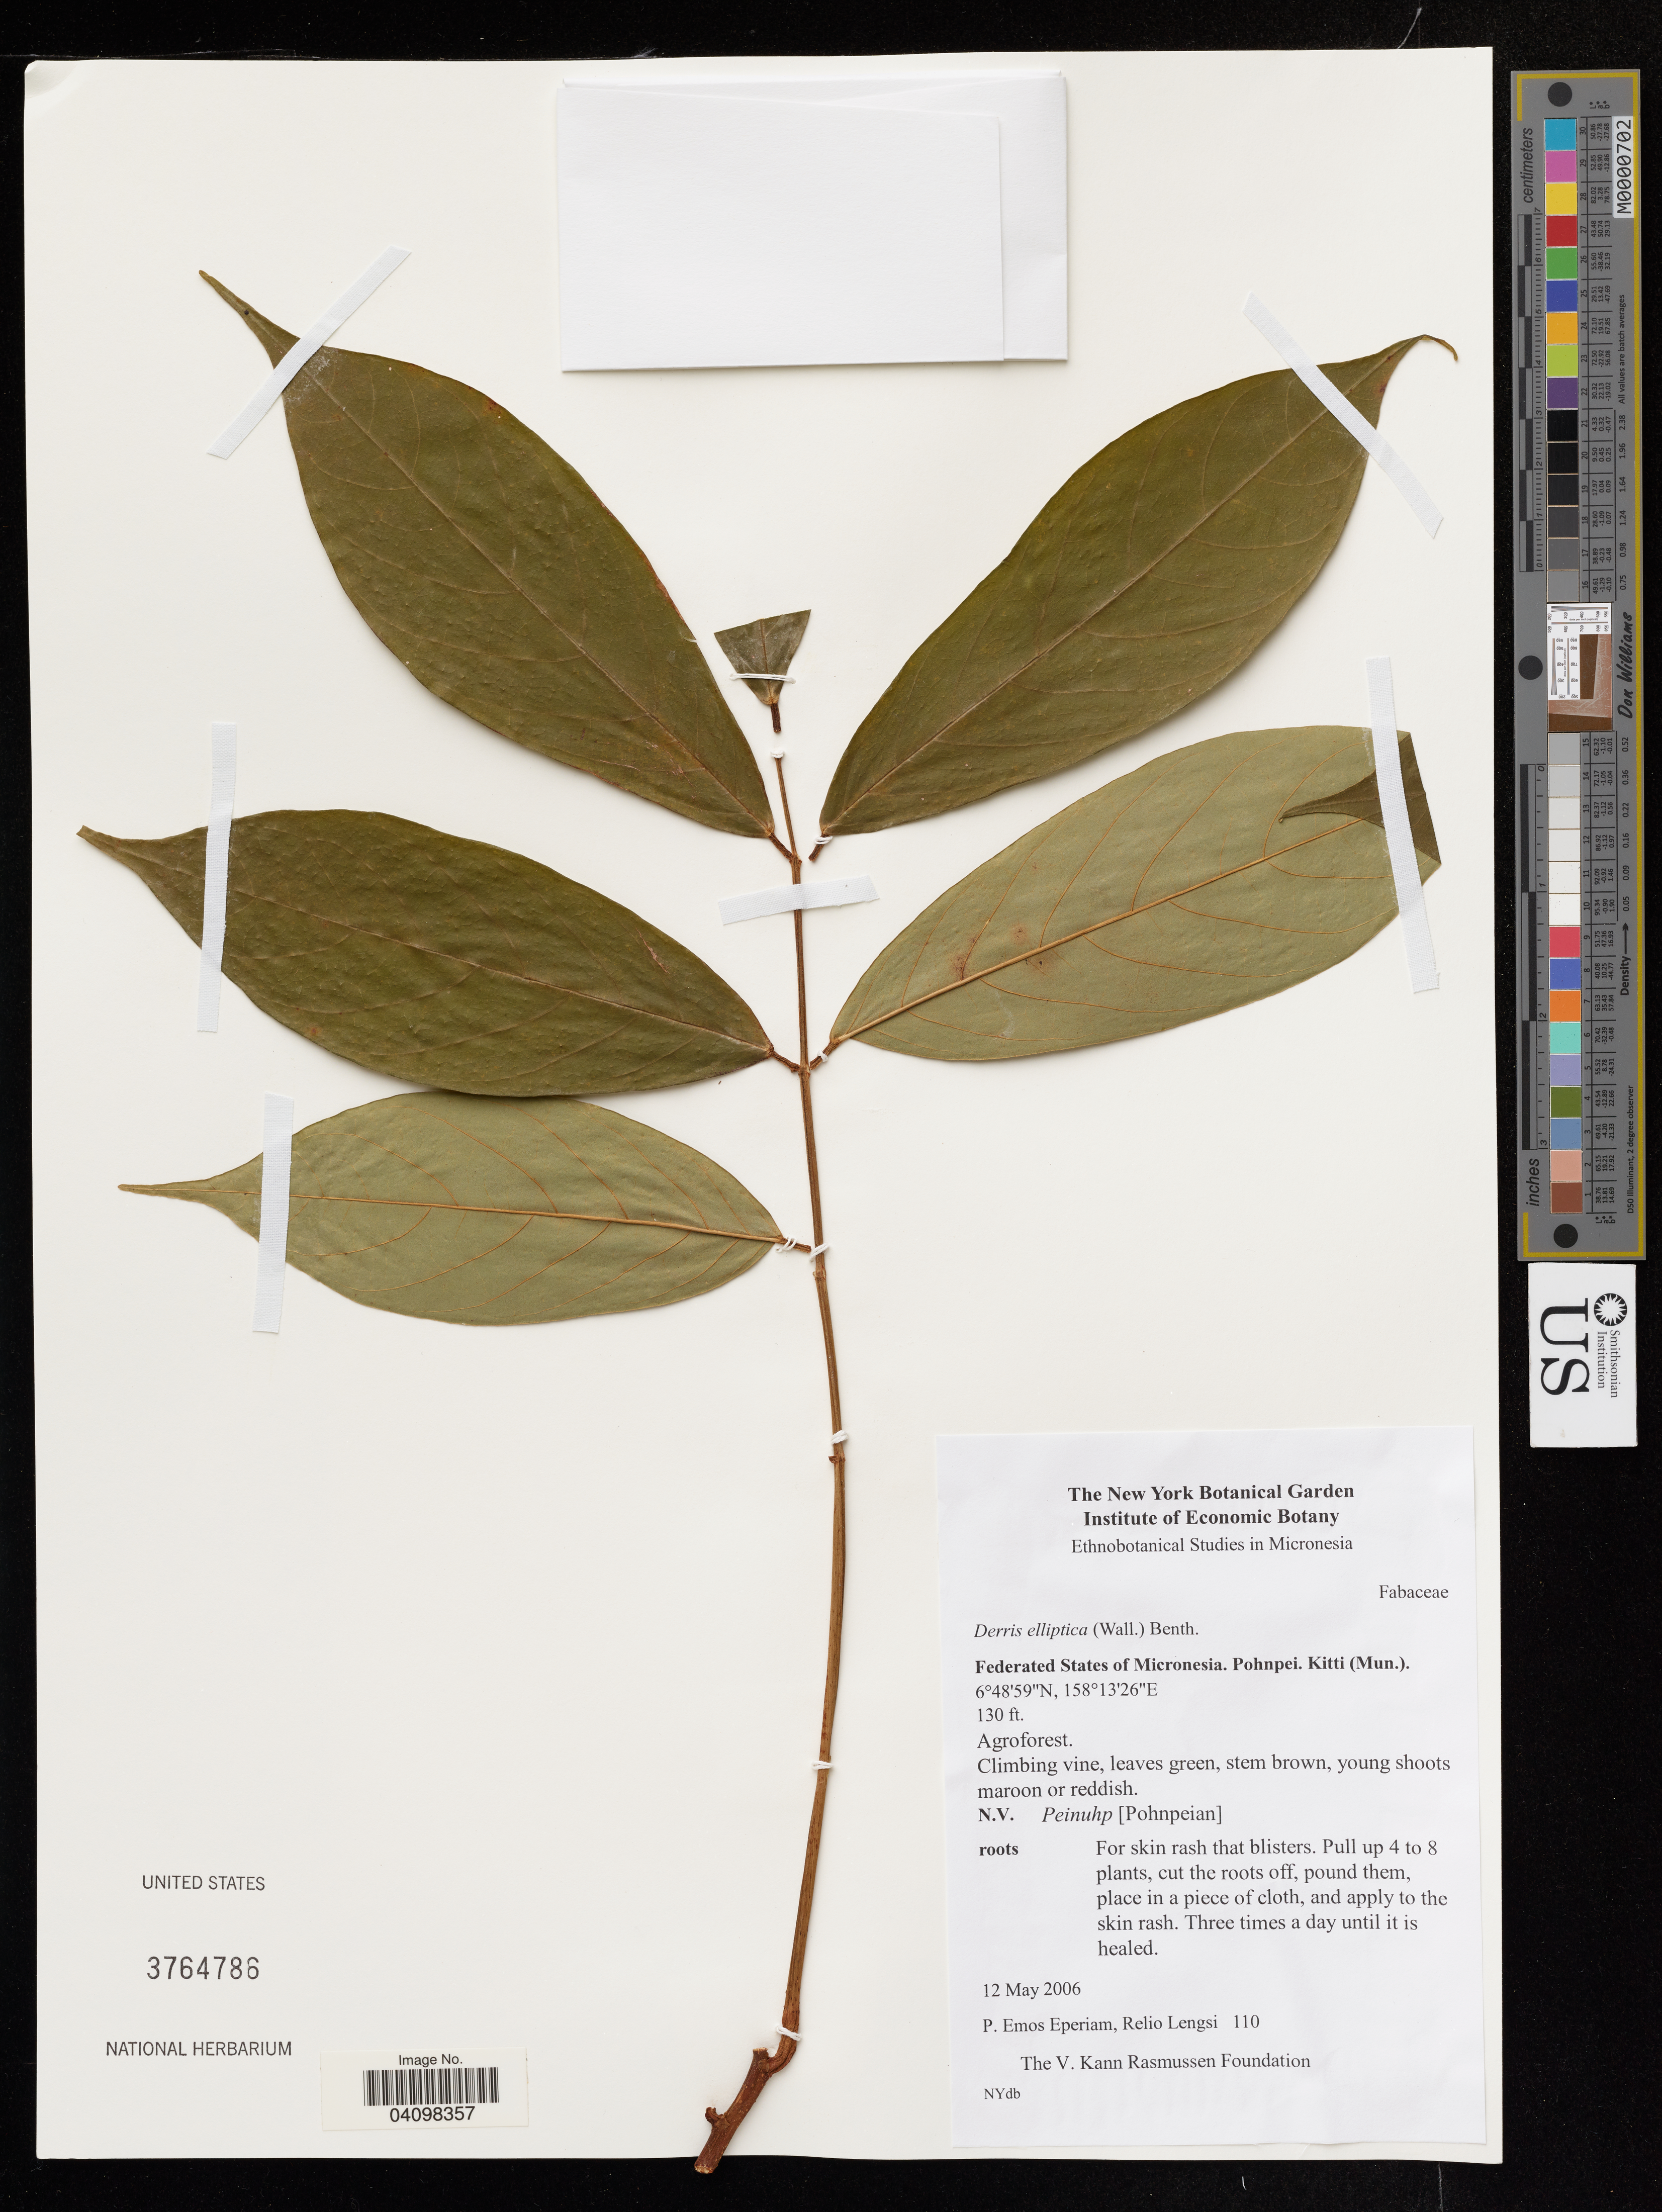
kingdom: Plantae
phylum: Tracheophyta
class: Magnoliopsida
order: Fabales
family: Fabaceae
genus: Derris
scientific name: Derris elliptica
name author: (Wall.) Benth.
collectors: P. Eperiam & R. Lengsi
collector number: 110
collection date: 2006-05-12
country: Micronesia, Federated States of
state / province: Pohnpei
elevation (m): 40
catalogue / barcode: US 3764786